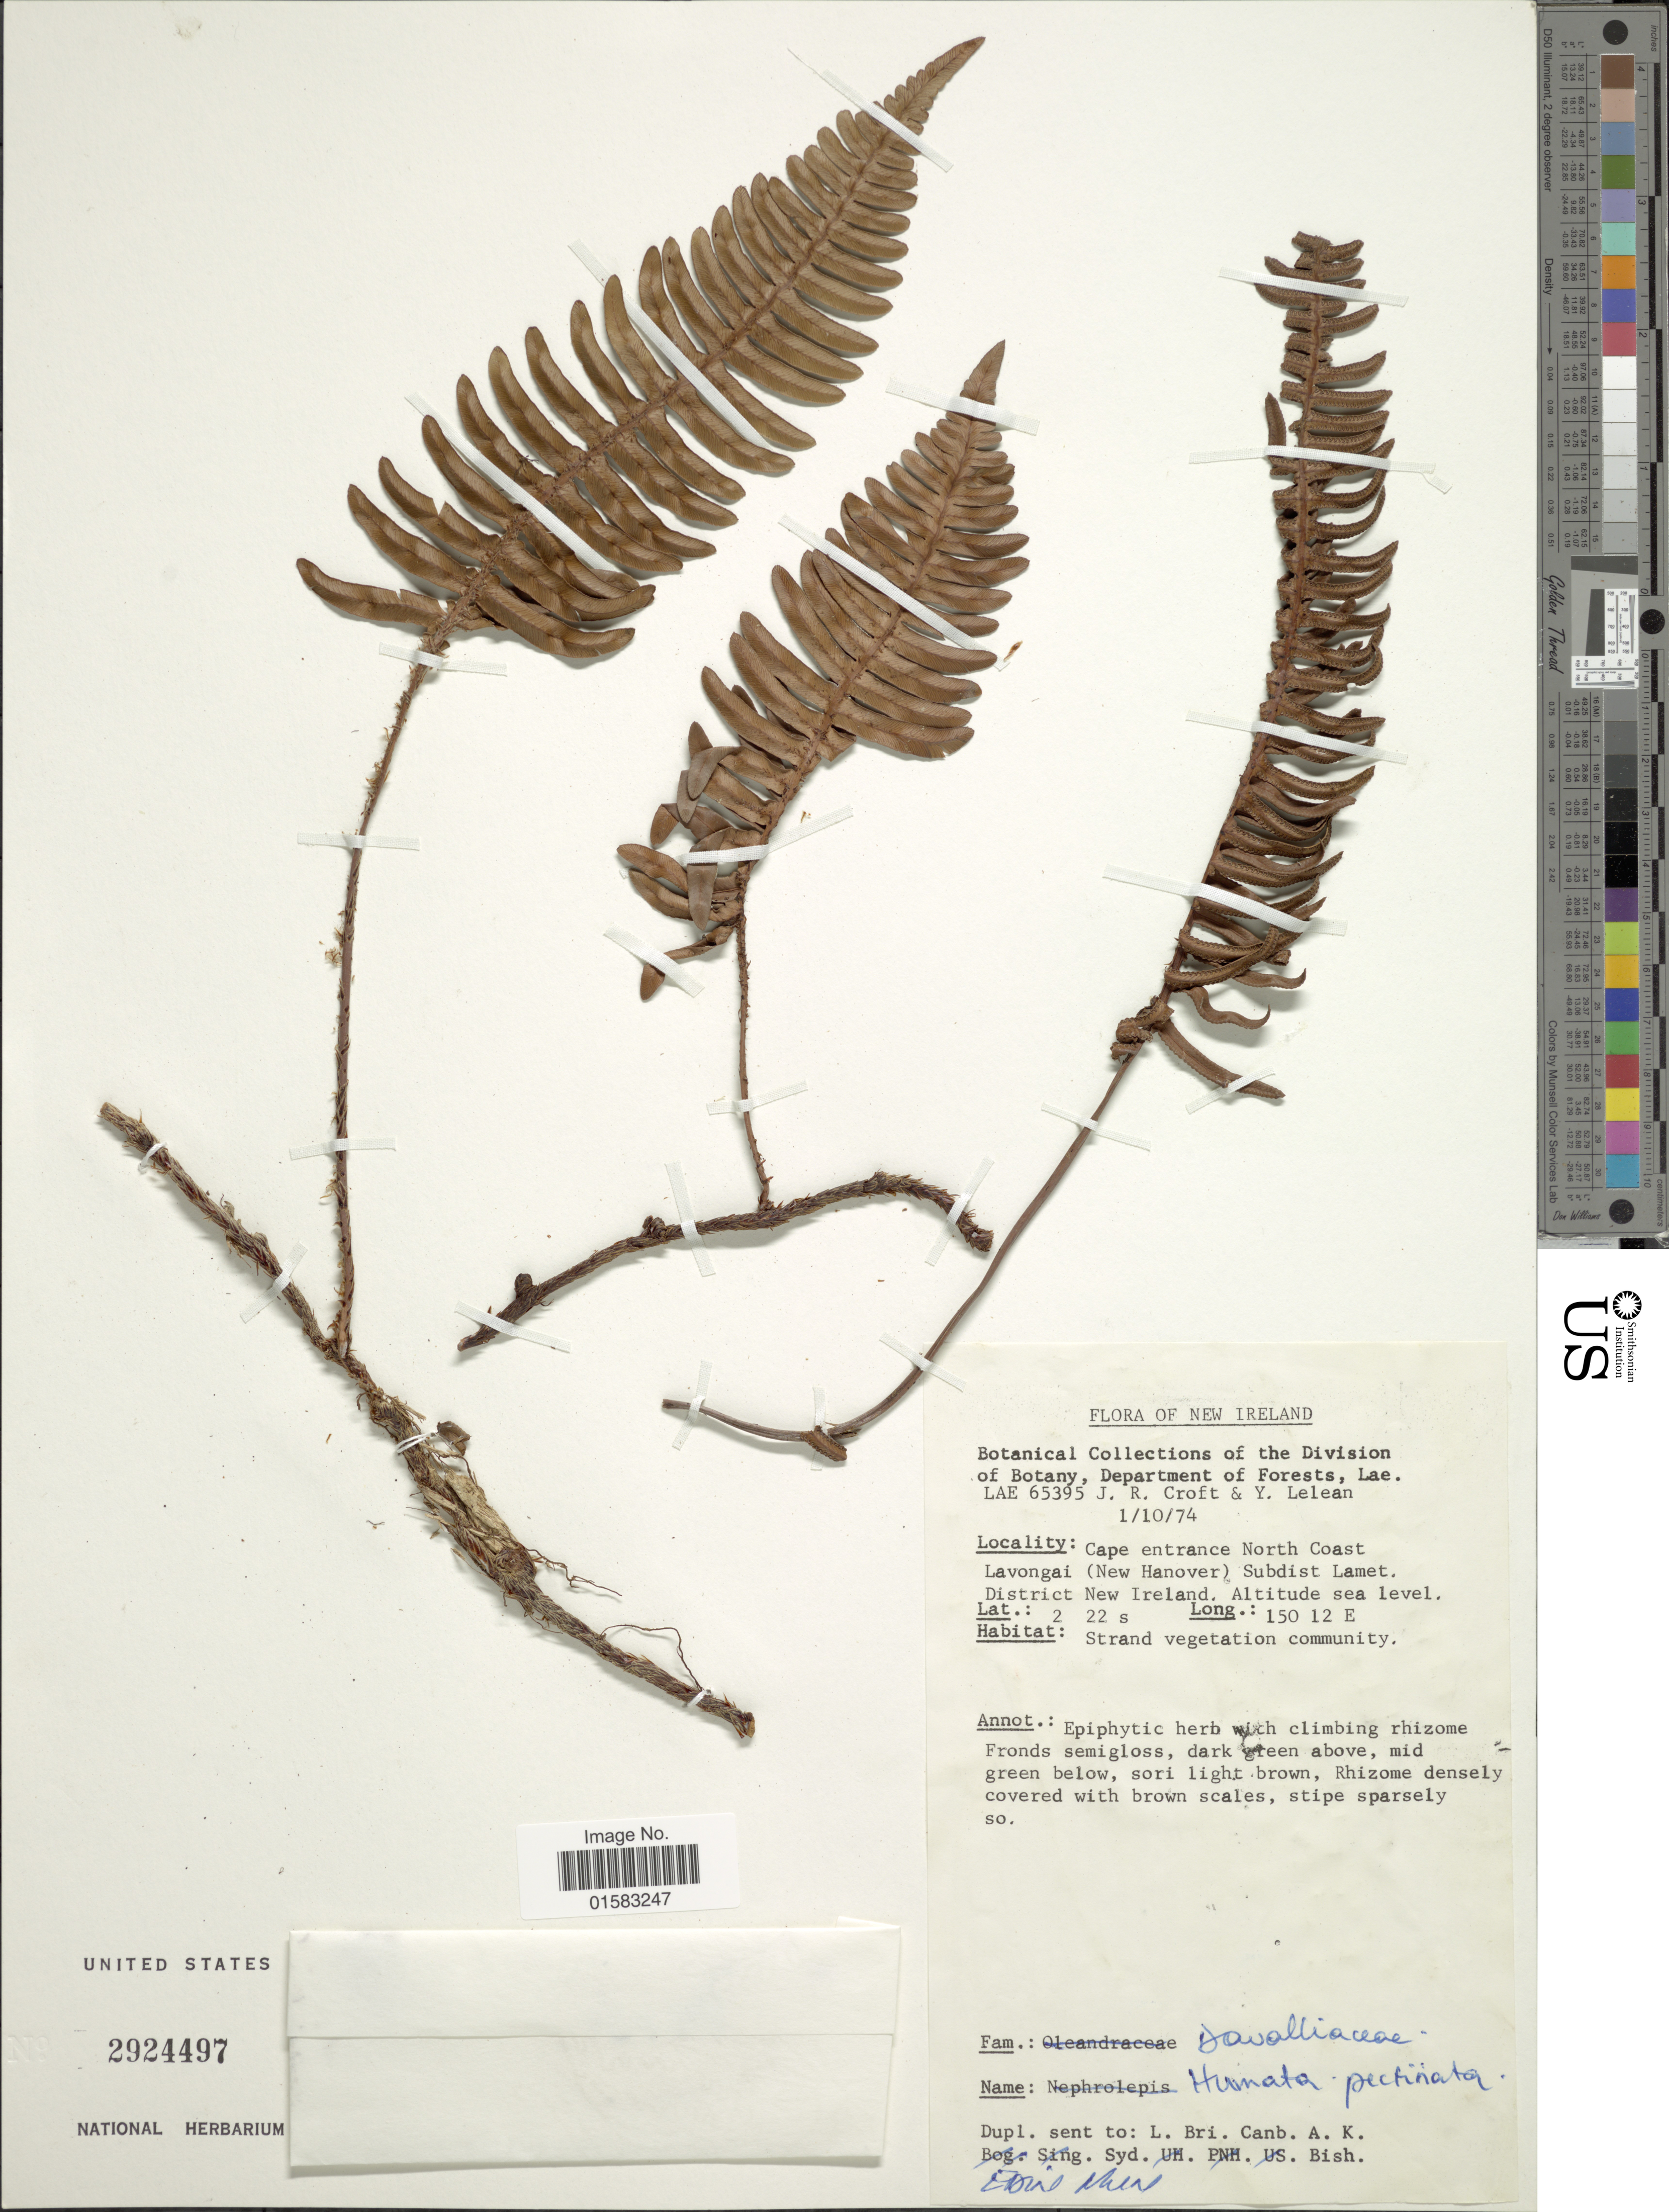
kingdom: Plantae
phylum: Tracheophyta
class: Polypodiopsida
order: Polypodiales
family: Davalliaceae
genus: Davallia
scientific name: Davallia pectinata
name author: Sm.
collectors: J. R. Croft & Y. Lelean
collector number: LAE 65395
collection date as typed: Transcribed d/m/y: 1/10/74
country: Papua New Guinea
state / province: New Ireland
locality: Cape entrance North Coast, Lavongai (New Hanover) Subdist Lamet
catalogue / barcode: US 2924497